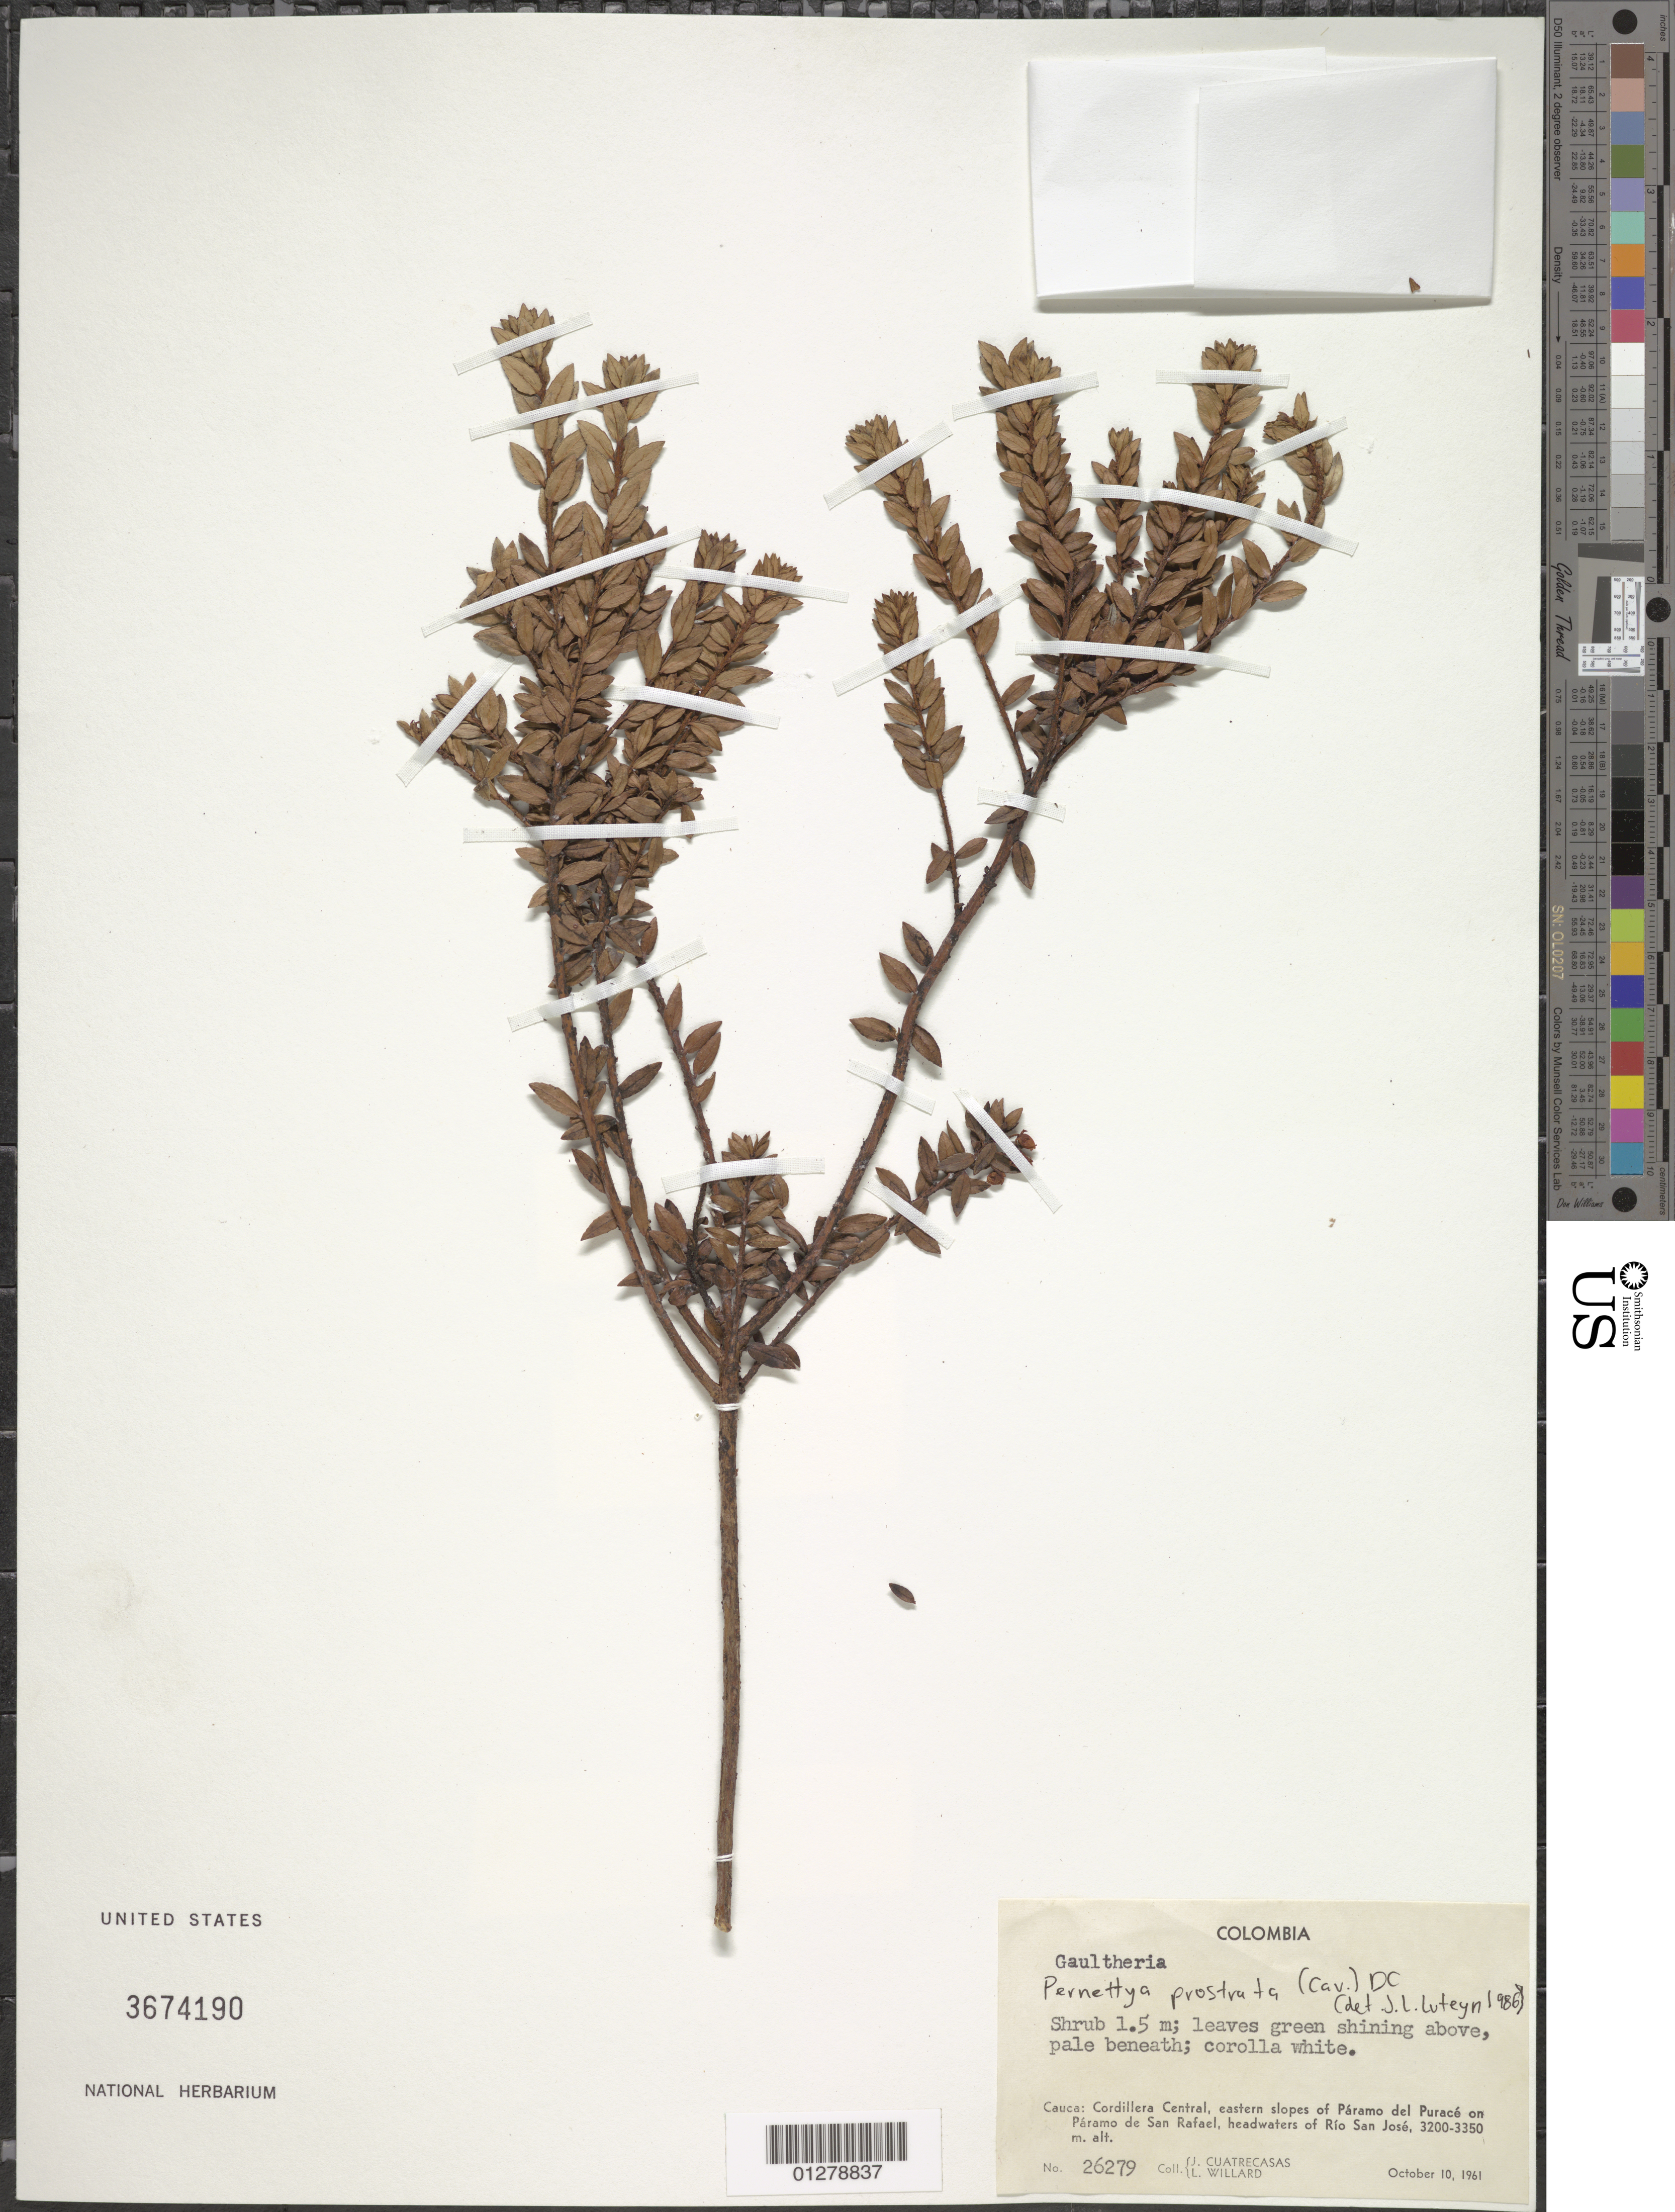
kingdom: Plantae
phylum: Tracheophyta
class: Magnoliopsida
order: Ericales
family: Ericaceae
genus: Pernettya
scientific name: Pernettya prostrata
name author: (Cav.) DC.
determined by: Luteyn, J. L.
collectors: J. Cuatrecasas & L. Willard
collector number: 26279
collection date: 1961-10-10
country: Colombia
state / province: Cauca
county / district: Cordillera Central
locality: Eastern slopes of Paramo del Purace on Paramo de San Rafael, headwaters of Rio San Jose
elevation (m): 3200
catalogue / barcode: US 3674190